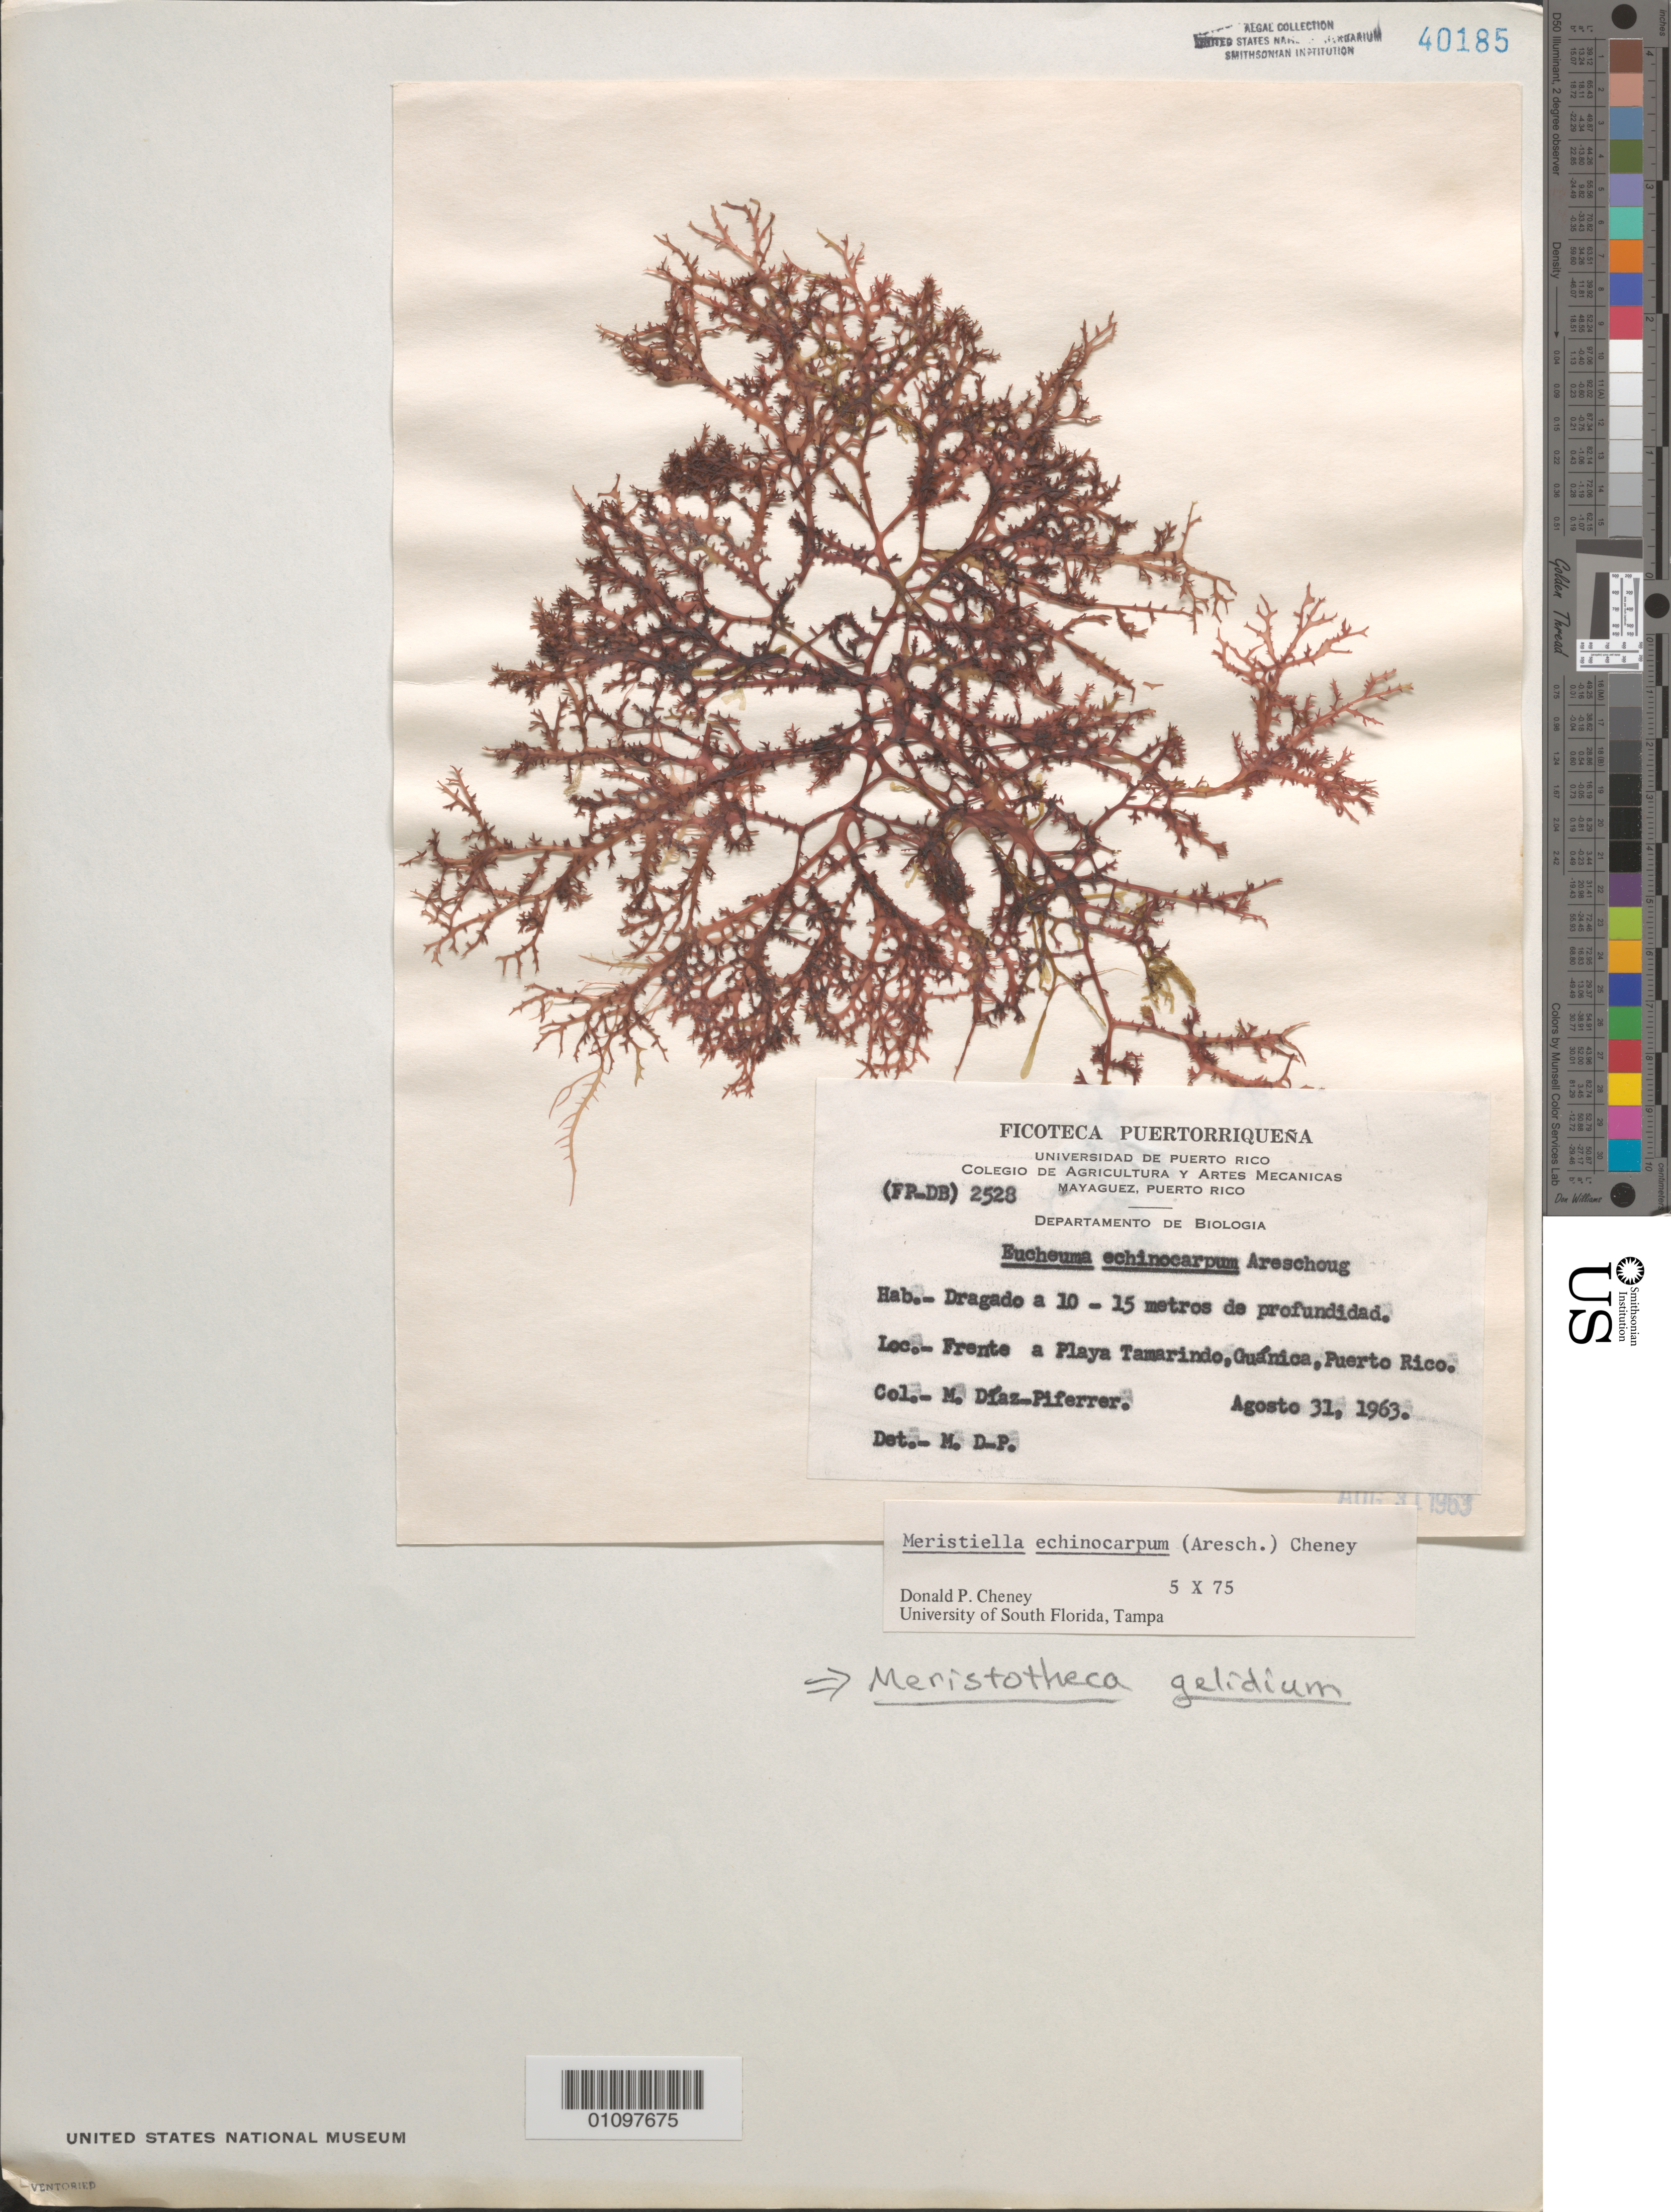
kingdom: Plantae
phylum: Rhodophyta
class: Florideophyceae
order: Gigartinales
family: Solieriaceae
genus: Meristotheca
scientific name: Meristotheca gelidium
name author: (J. Agardh) E.J. Faye & Masuda in E.J. Faye et al.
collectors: M. Diaz-Piferrer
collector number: (FP-DB) 2528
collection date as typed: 31 Aug 1963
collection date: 1963-08-31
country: Puerto Rico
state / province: Guanica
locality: Playa Tamarindo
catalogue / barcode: US 40185